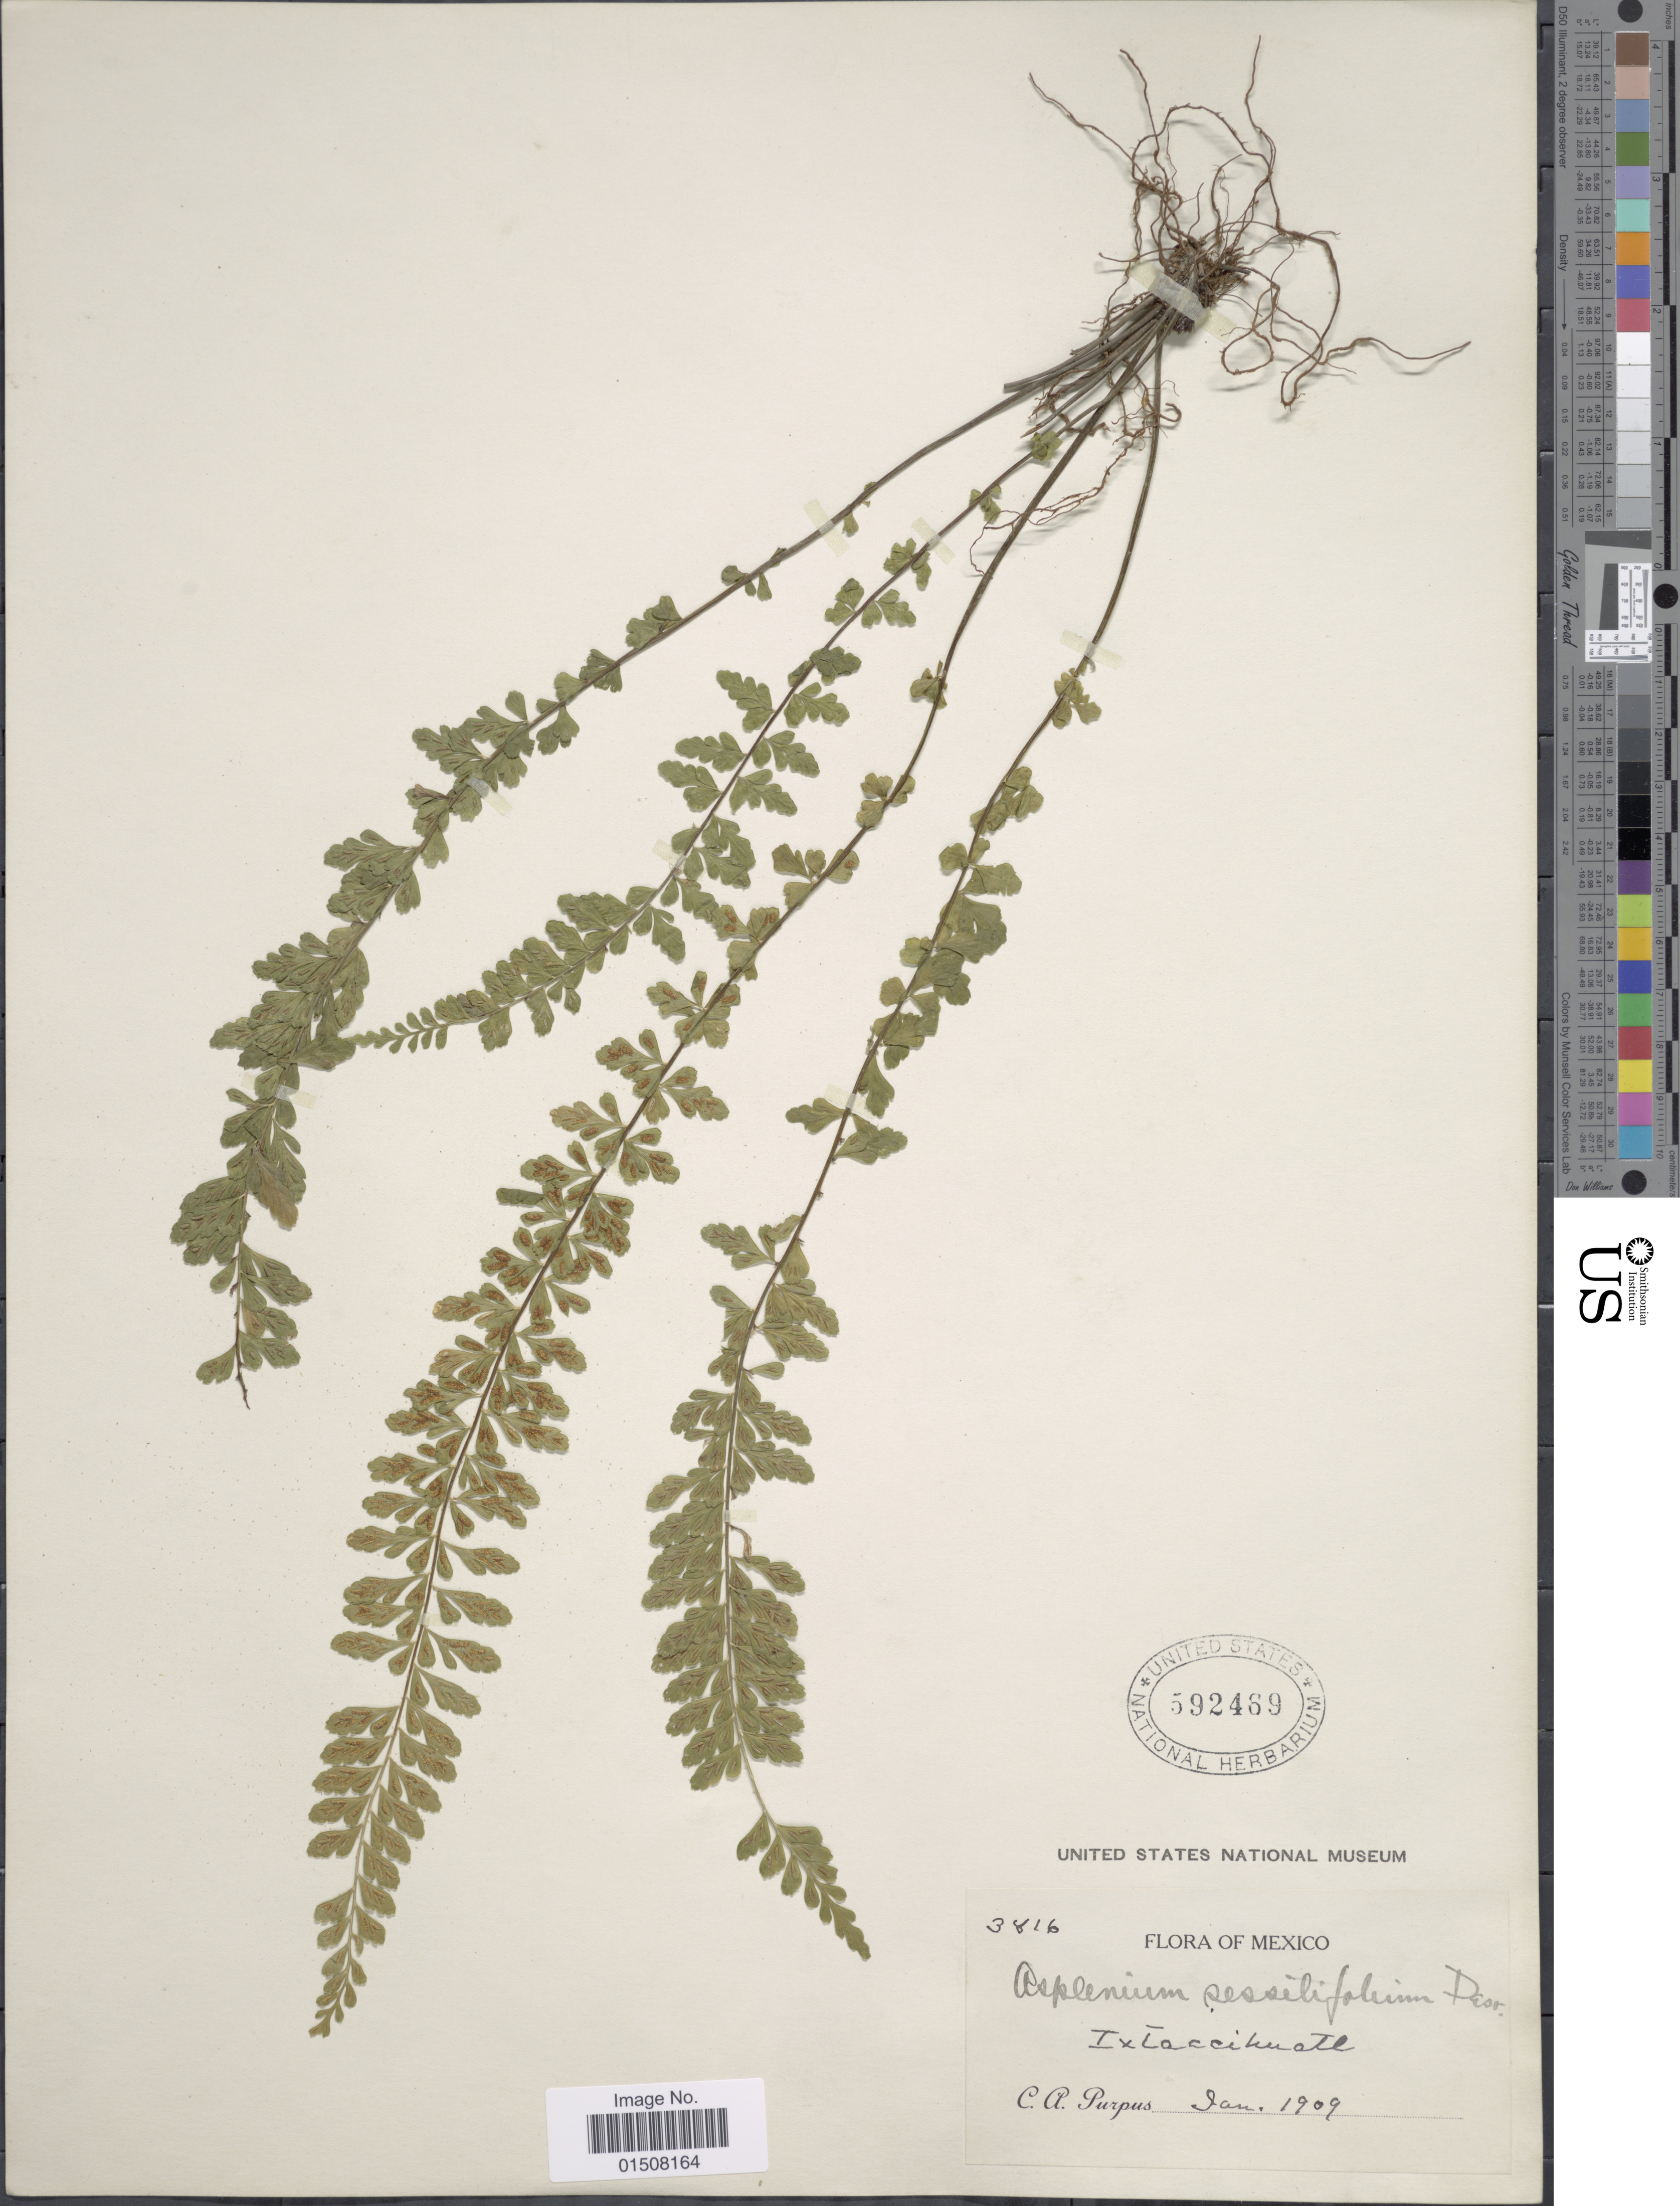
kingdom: Plantae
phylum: Tracheophyta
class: Polypodiopsida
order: Polypodiales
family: Aspleniaceae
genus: Asplenium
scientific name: Asplenium sessilifolium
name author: Desv.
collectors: C. A. Purpus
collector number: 3816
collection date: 1909-01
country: Mexico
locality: Iztaccihuatl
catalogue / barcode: US 592469